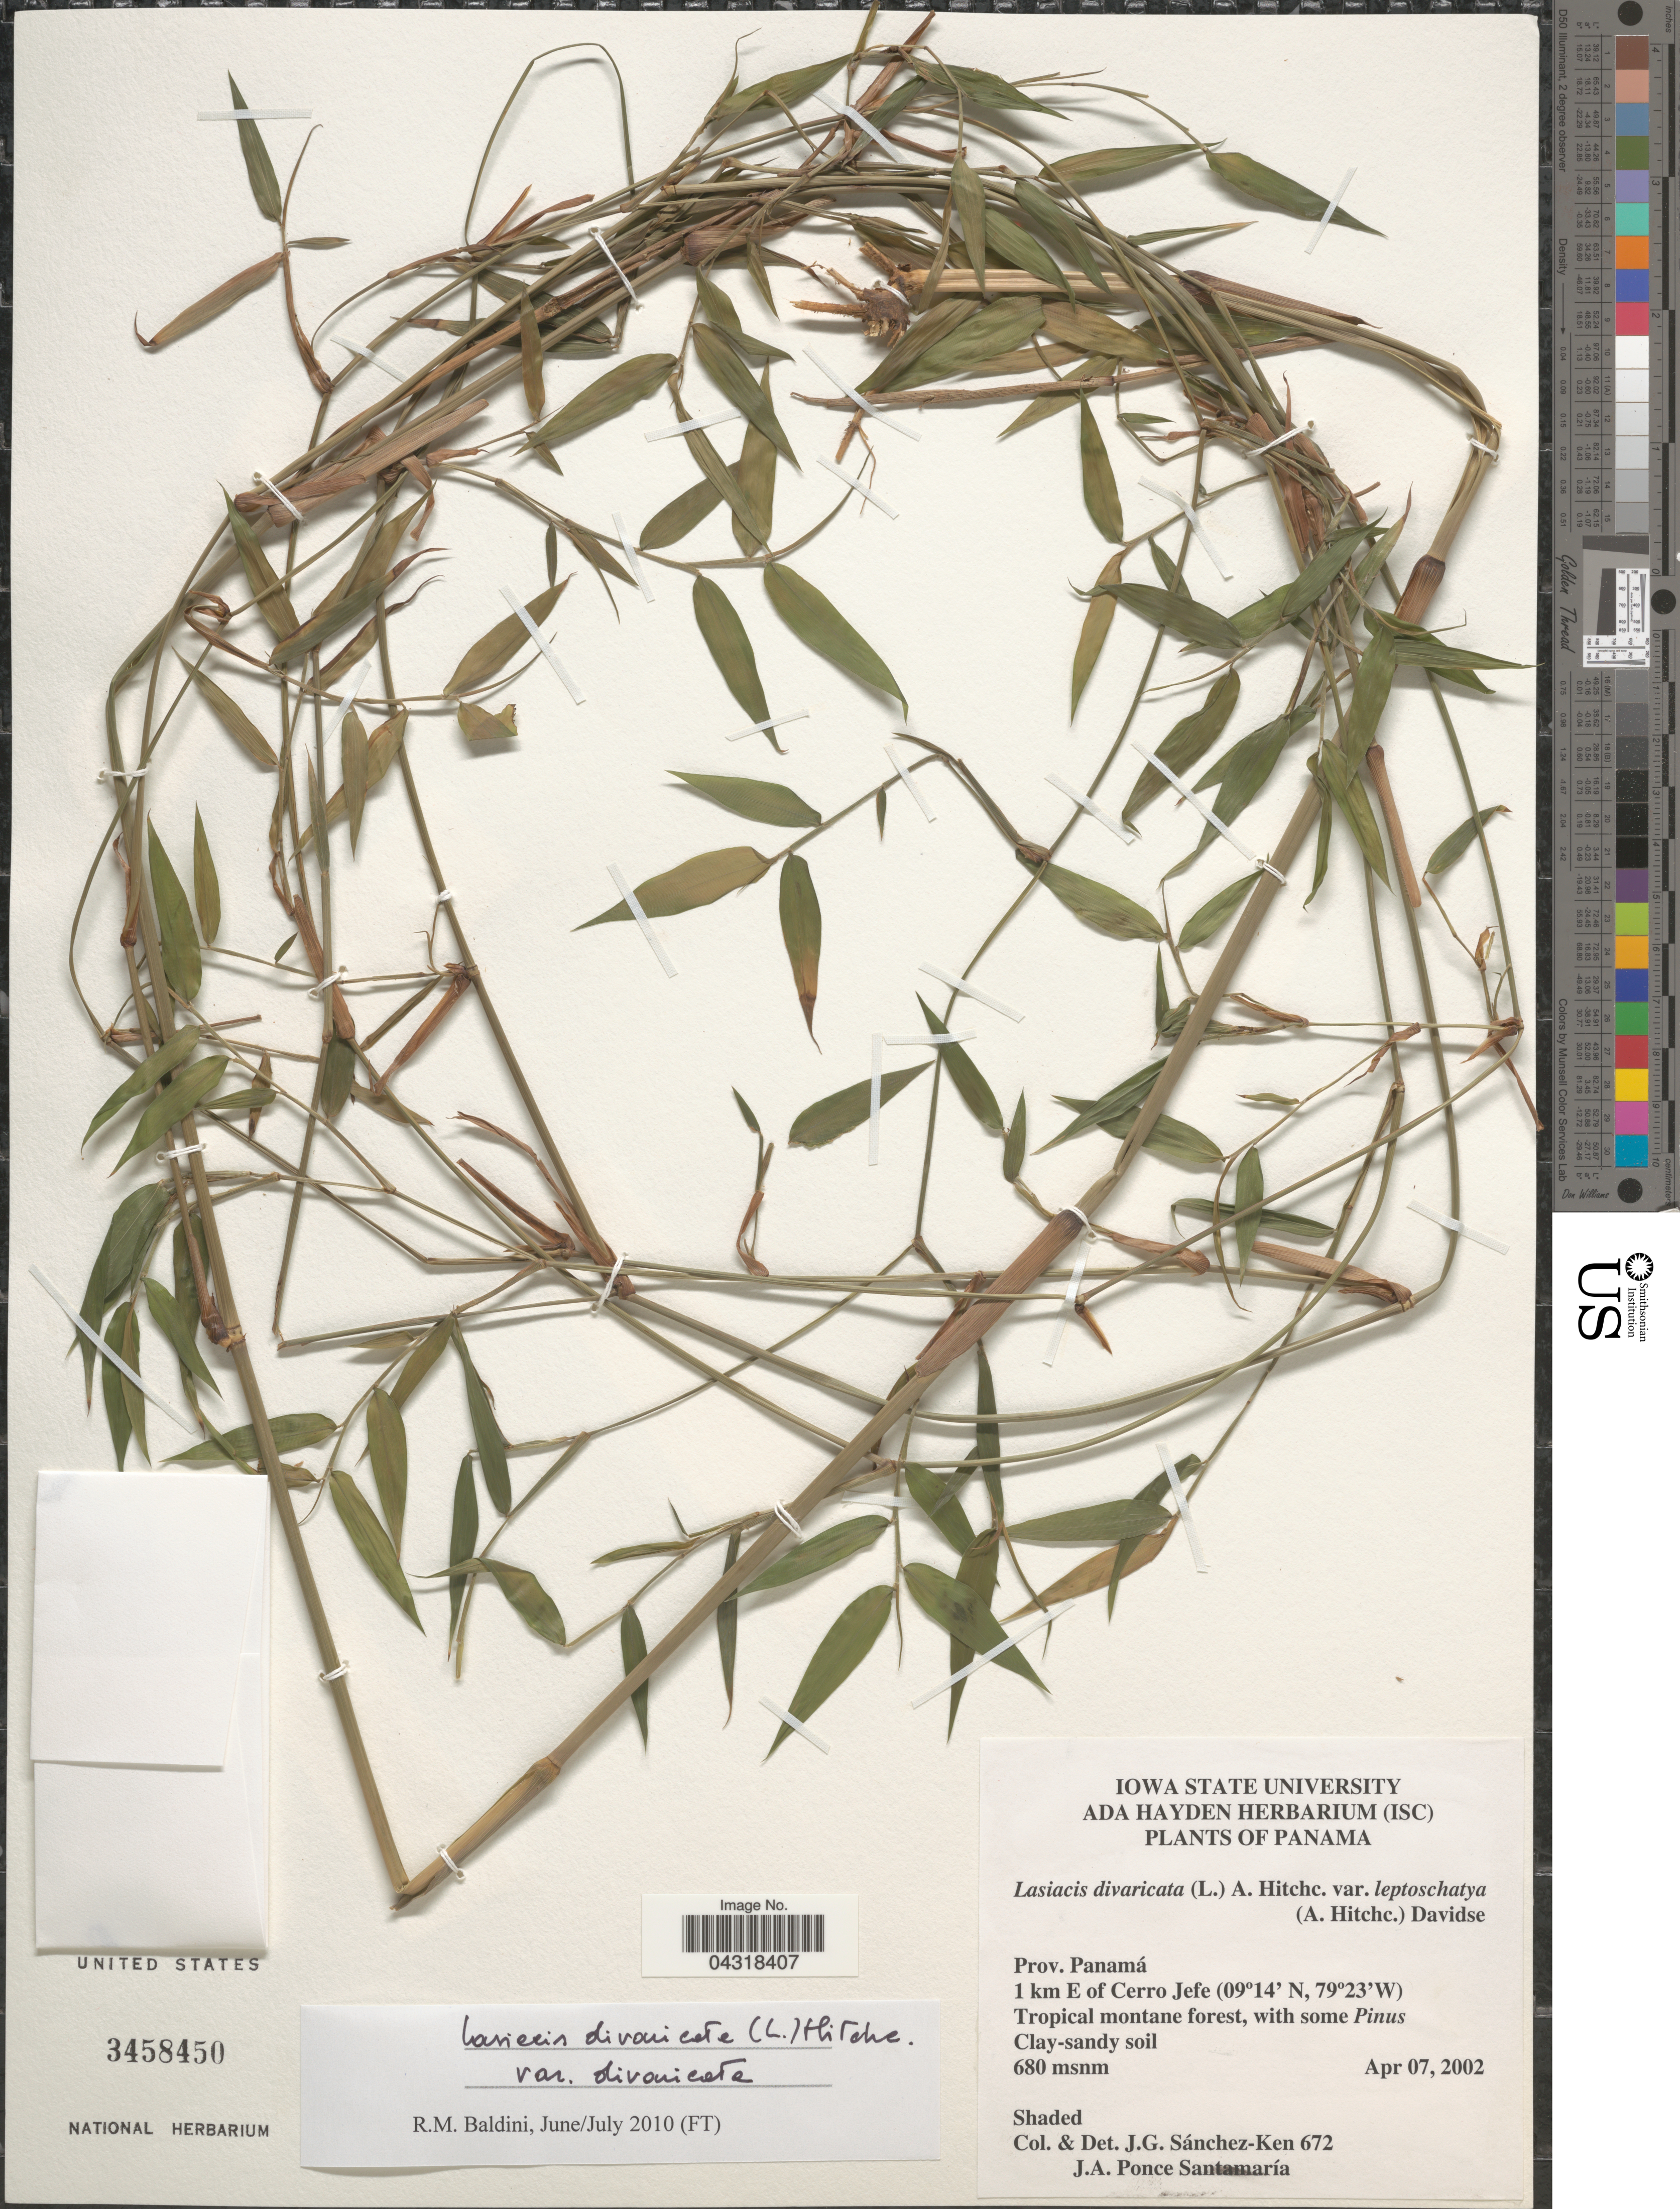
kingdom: Plantae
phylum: Tracheophyta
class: Liliopsida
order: Poales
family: Poaceae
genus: Lasiacis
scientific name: Lasiacis divaricata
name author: (L.) Hitchc.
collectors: J. G. Sánchez-Ken & J. Ponce Santamaria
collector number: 672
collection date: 2002-04-07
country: Panama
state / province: Panamá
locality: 1 km E of Cerro Jefe. Tropical montane forest.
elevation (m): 680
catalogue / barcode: US 3458450